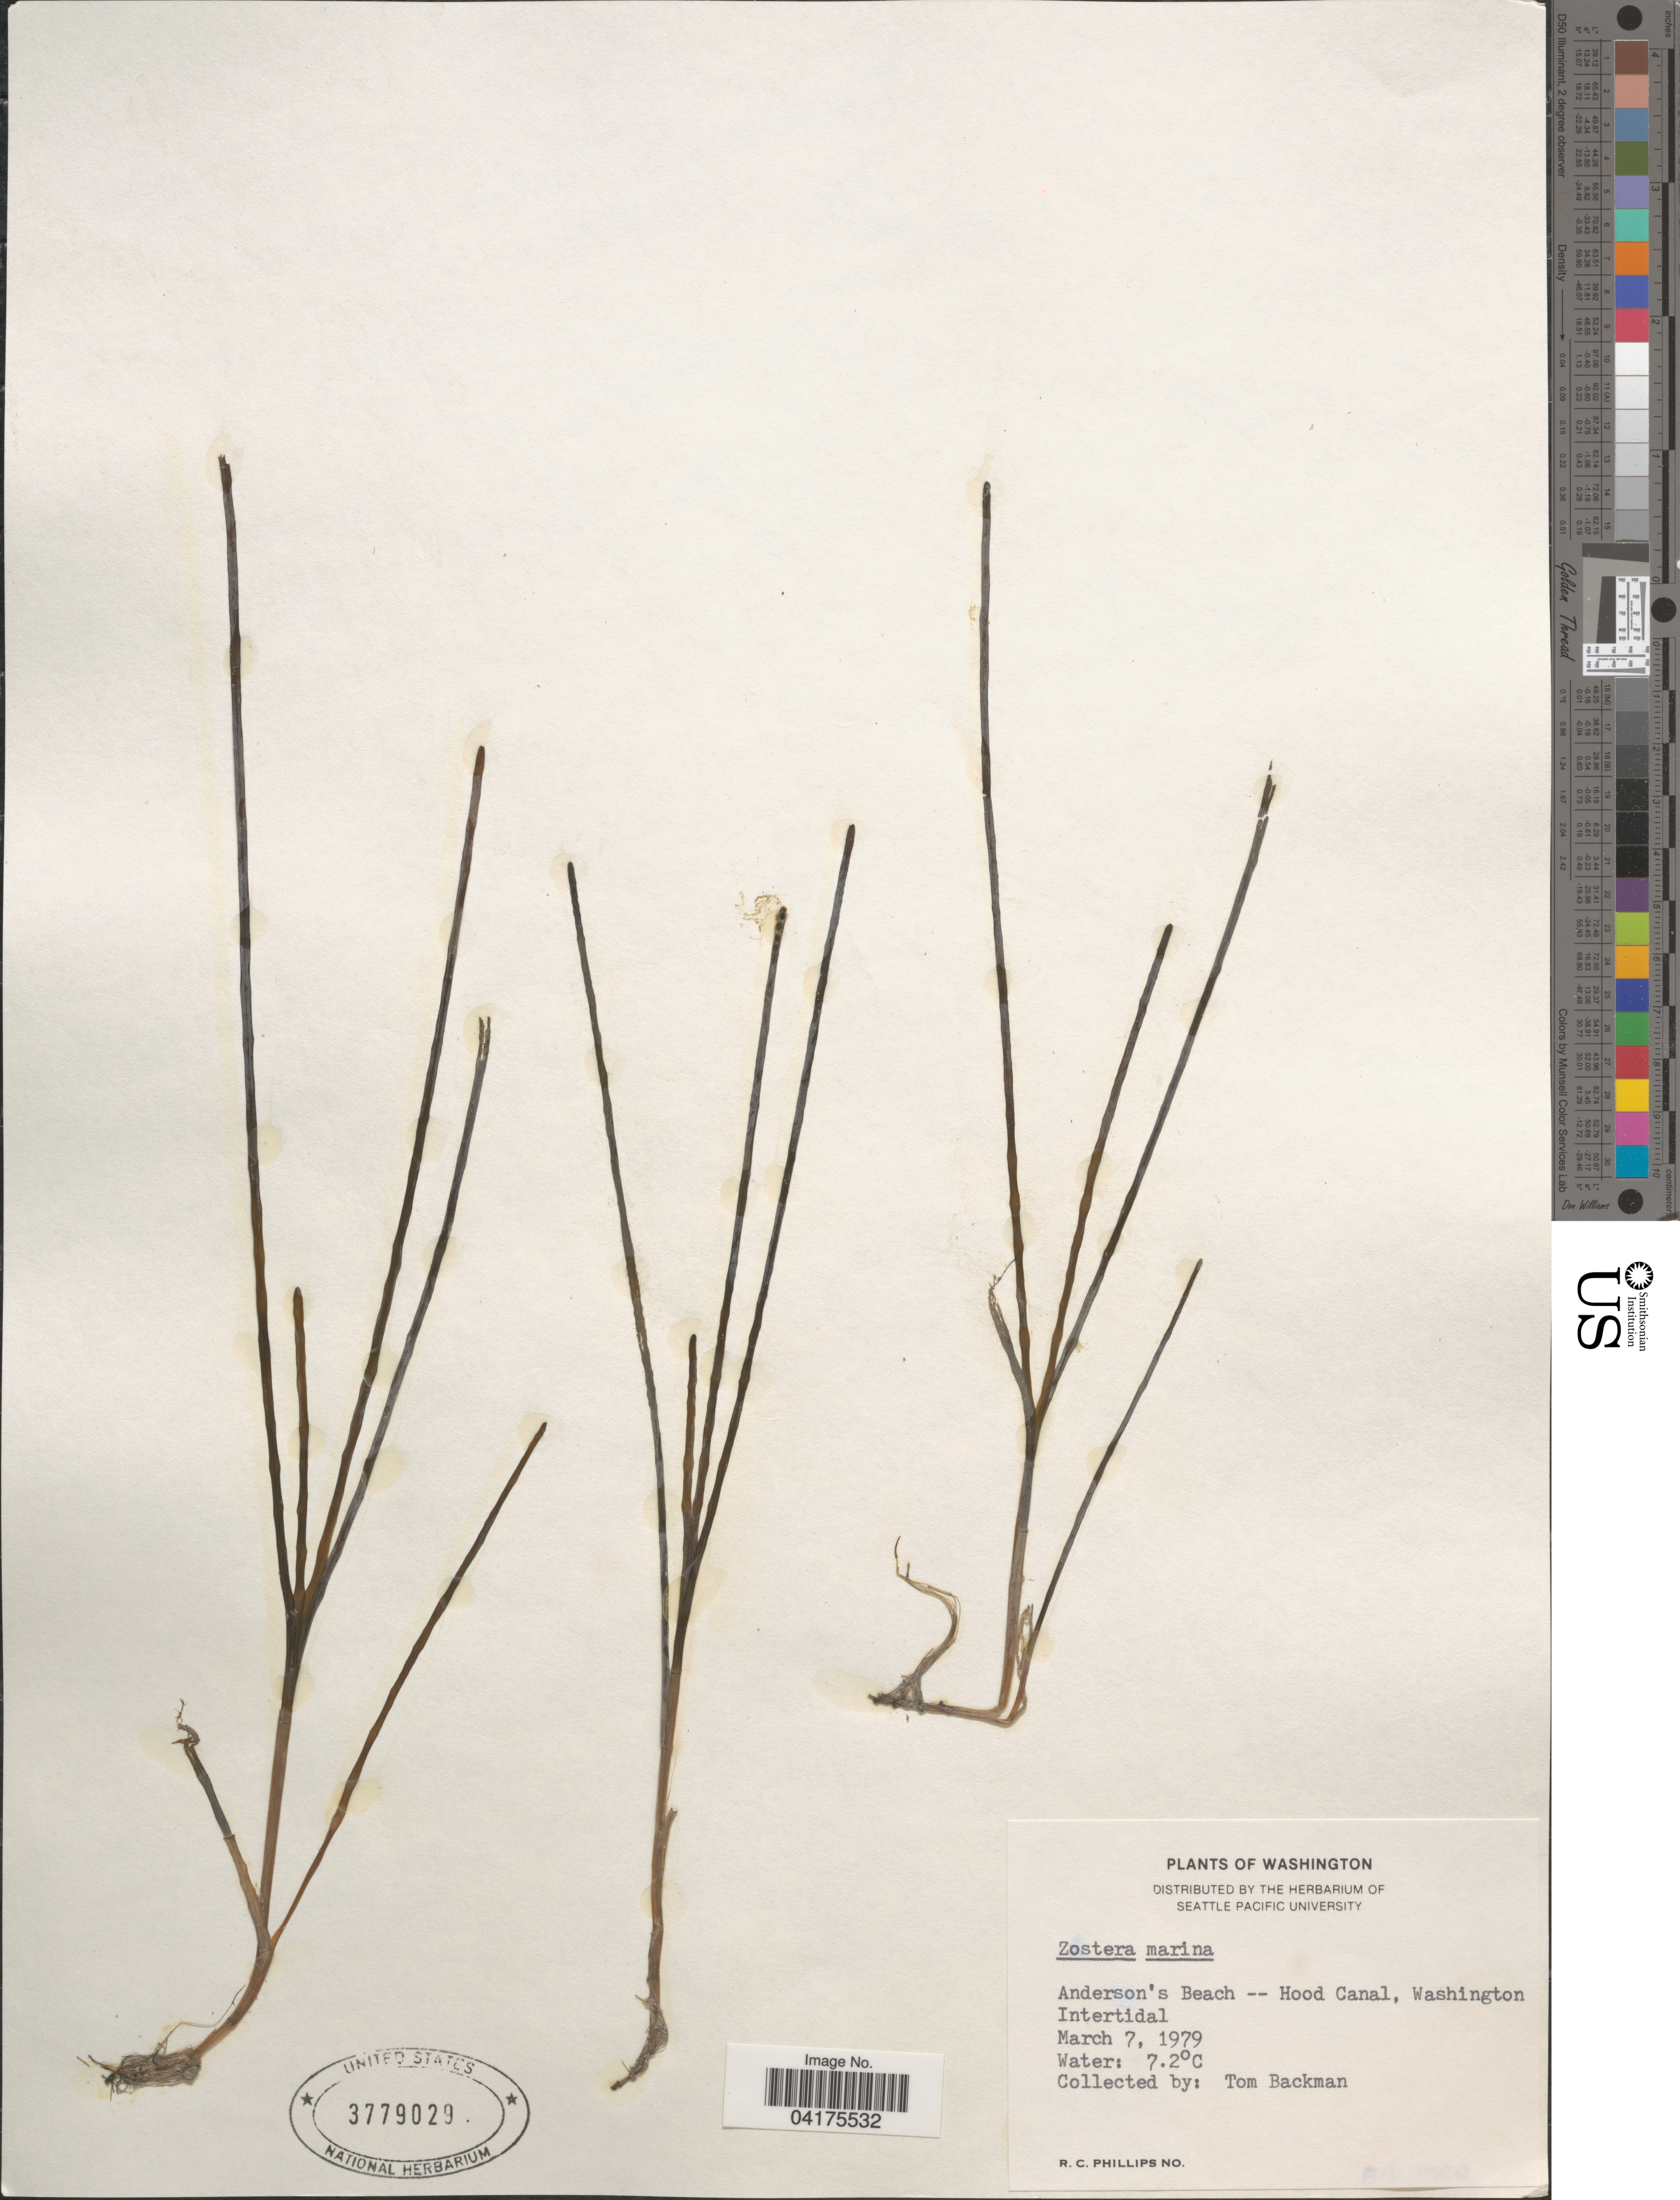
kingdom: Plantae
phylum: Tracheophyta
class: Liliopsida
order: Alismatales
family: Zosteraceae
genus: Zostera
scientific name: Zostera marina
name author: L.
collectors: T. Backman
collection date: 1979-03-07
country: United States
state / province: Washington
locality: Anderson's Beach -- Hood Canal.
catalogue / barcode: US 3779029